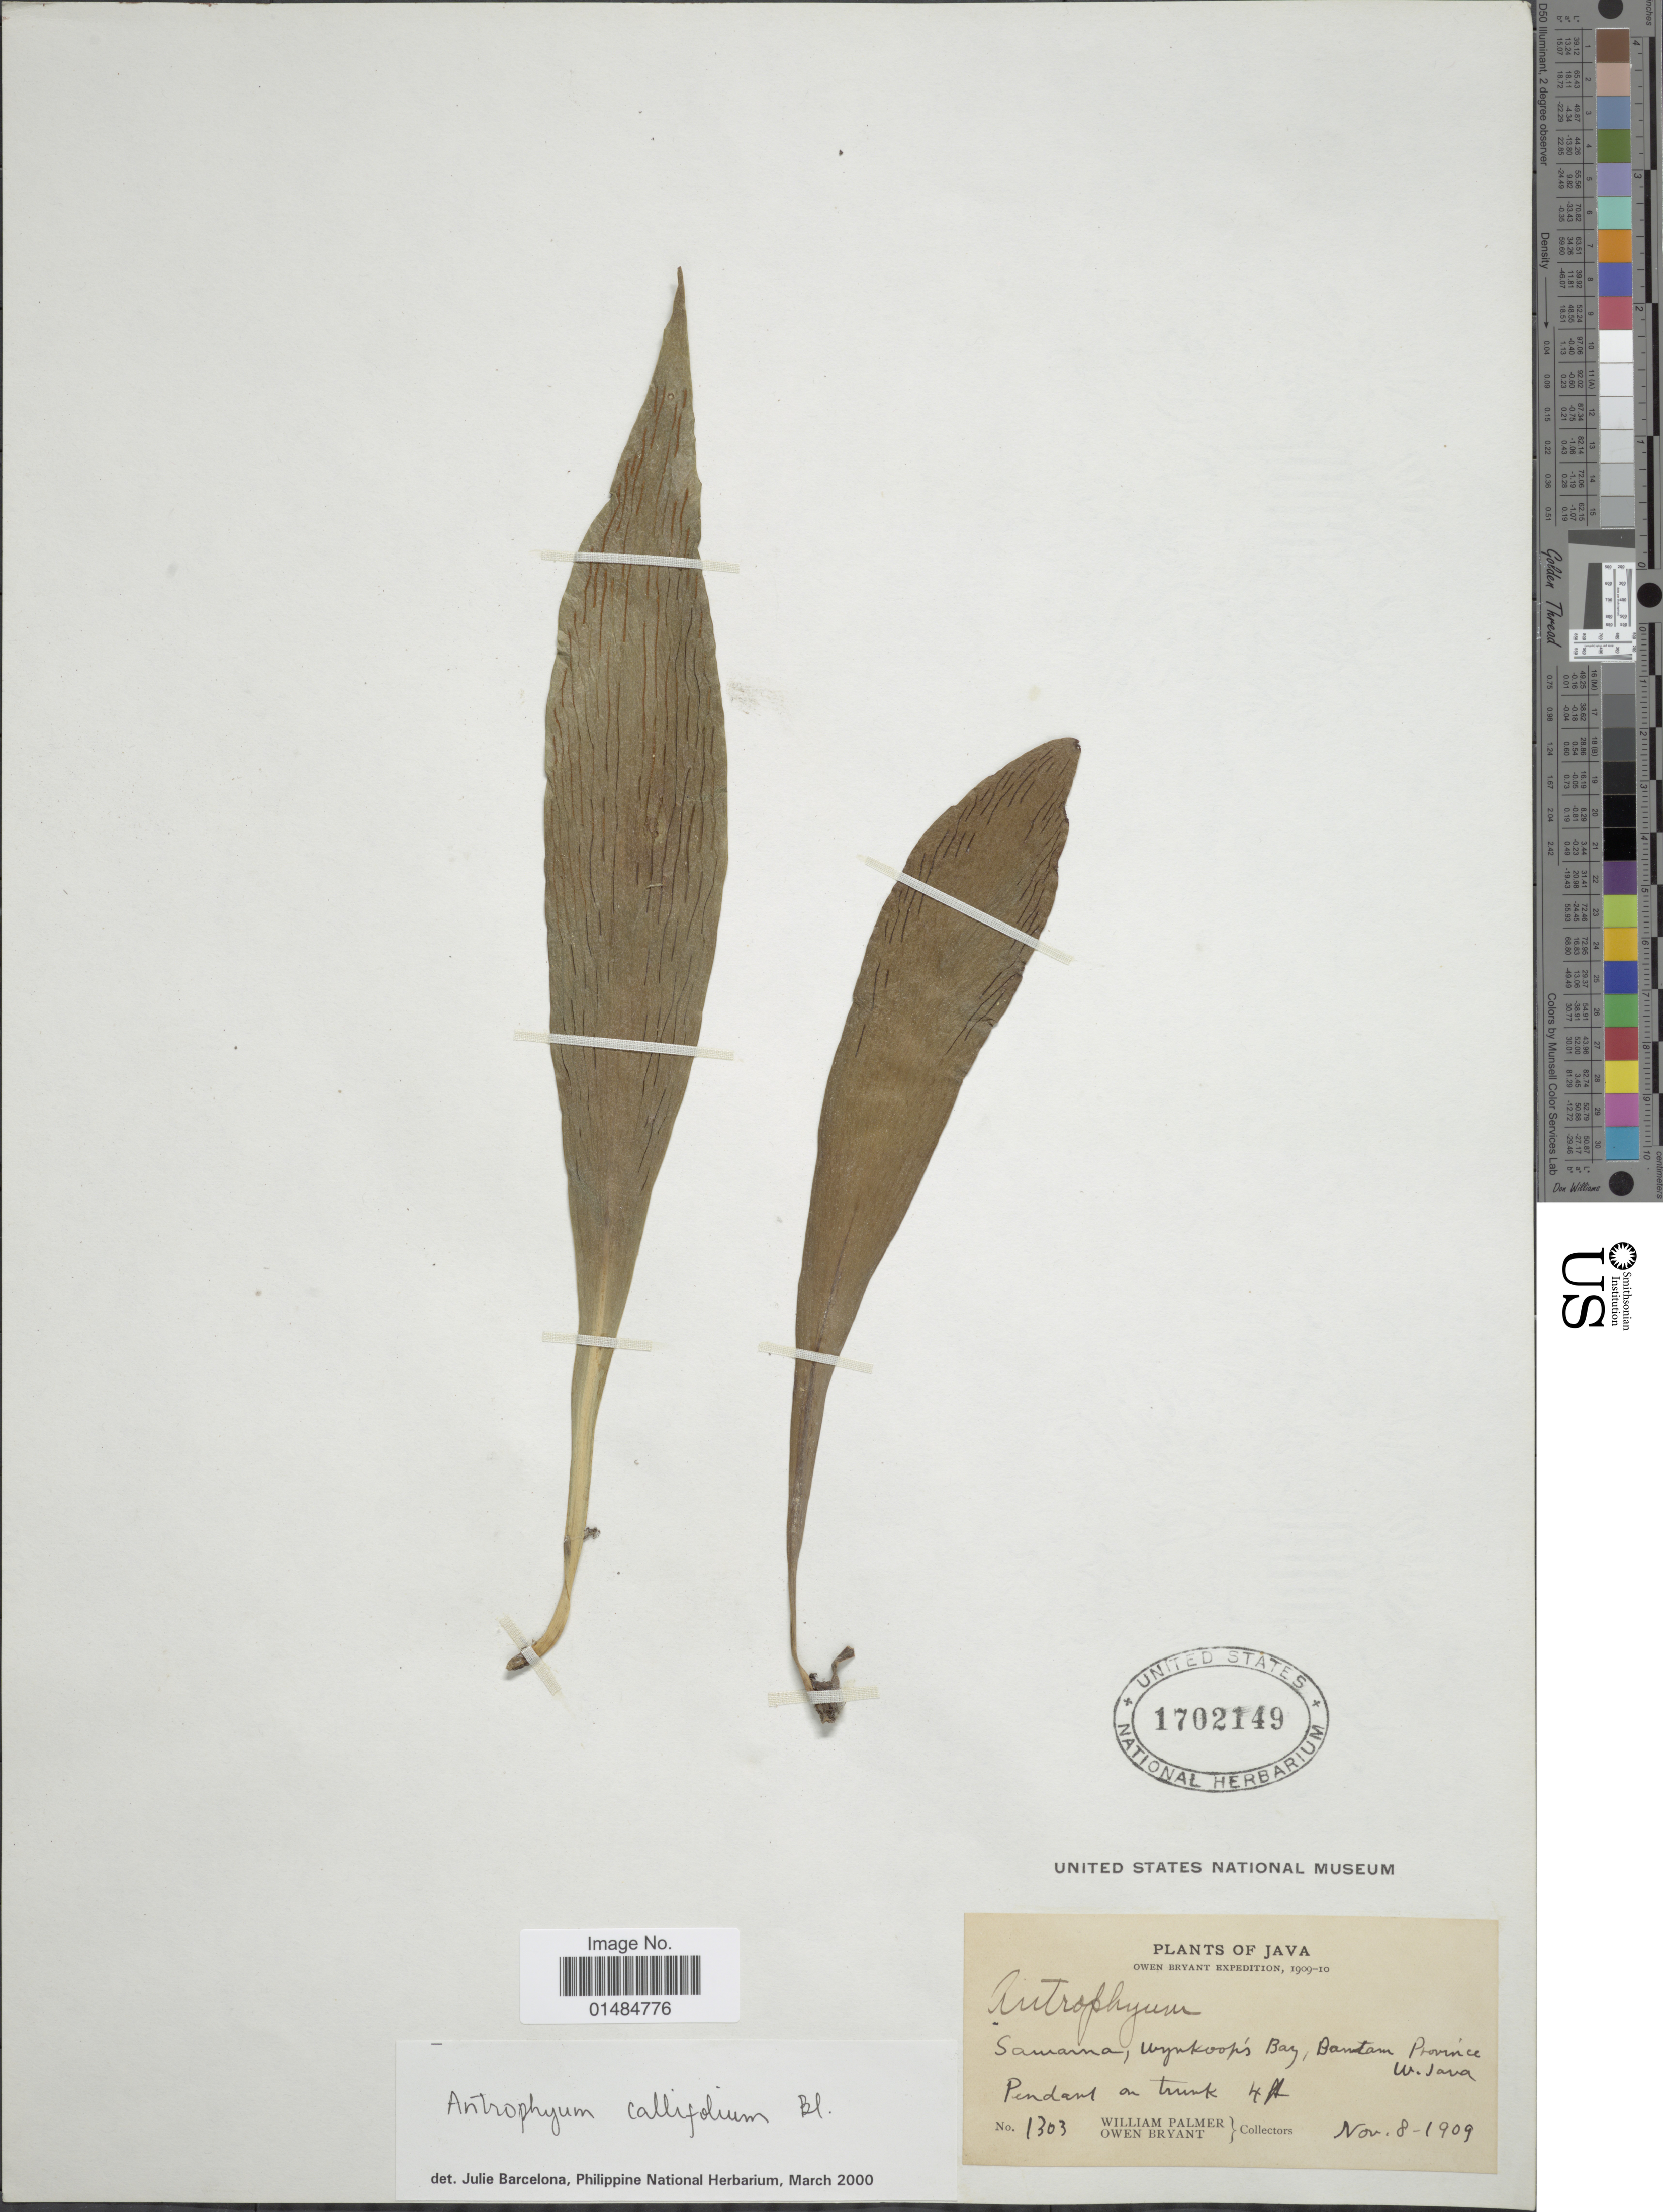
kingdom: Plantae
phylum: Tracheophyta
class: Polypodiopsida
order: Polypodiales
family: Pteridaceae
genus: Antrophyum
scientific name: Antrophyum callifolium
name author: Blume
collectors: W. Palmer & O. Bryant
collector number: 1303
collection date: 1909-11-08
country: Indonesia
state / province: Java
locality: Samarna, Wynkoop's Bay, Bantam Province, W. Java [interpreted]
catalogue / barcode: US 1702149